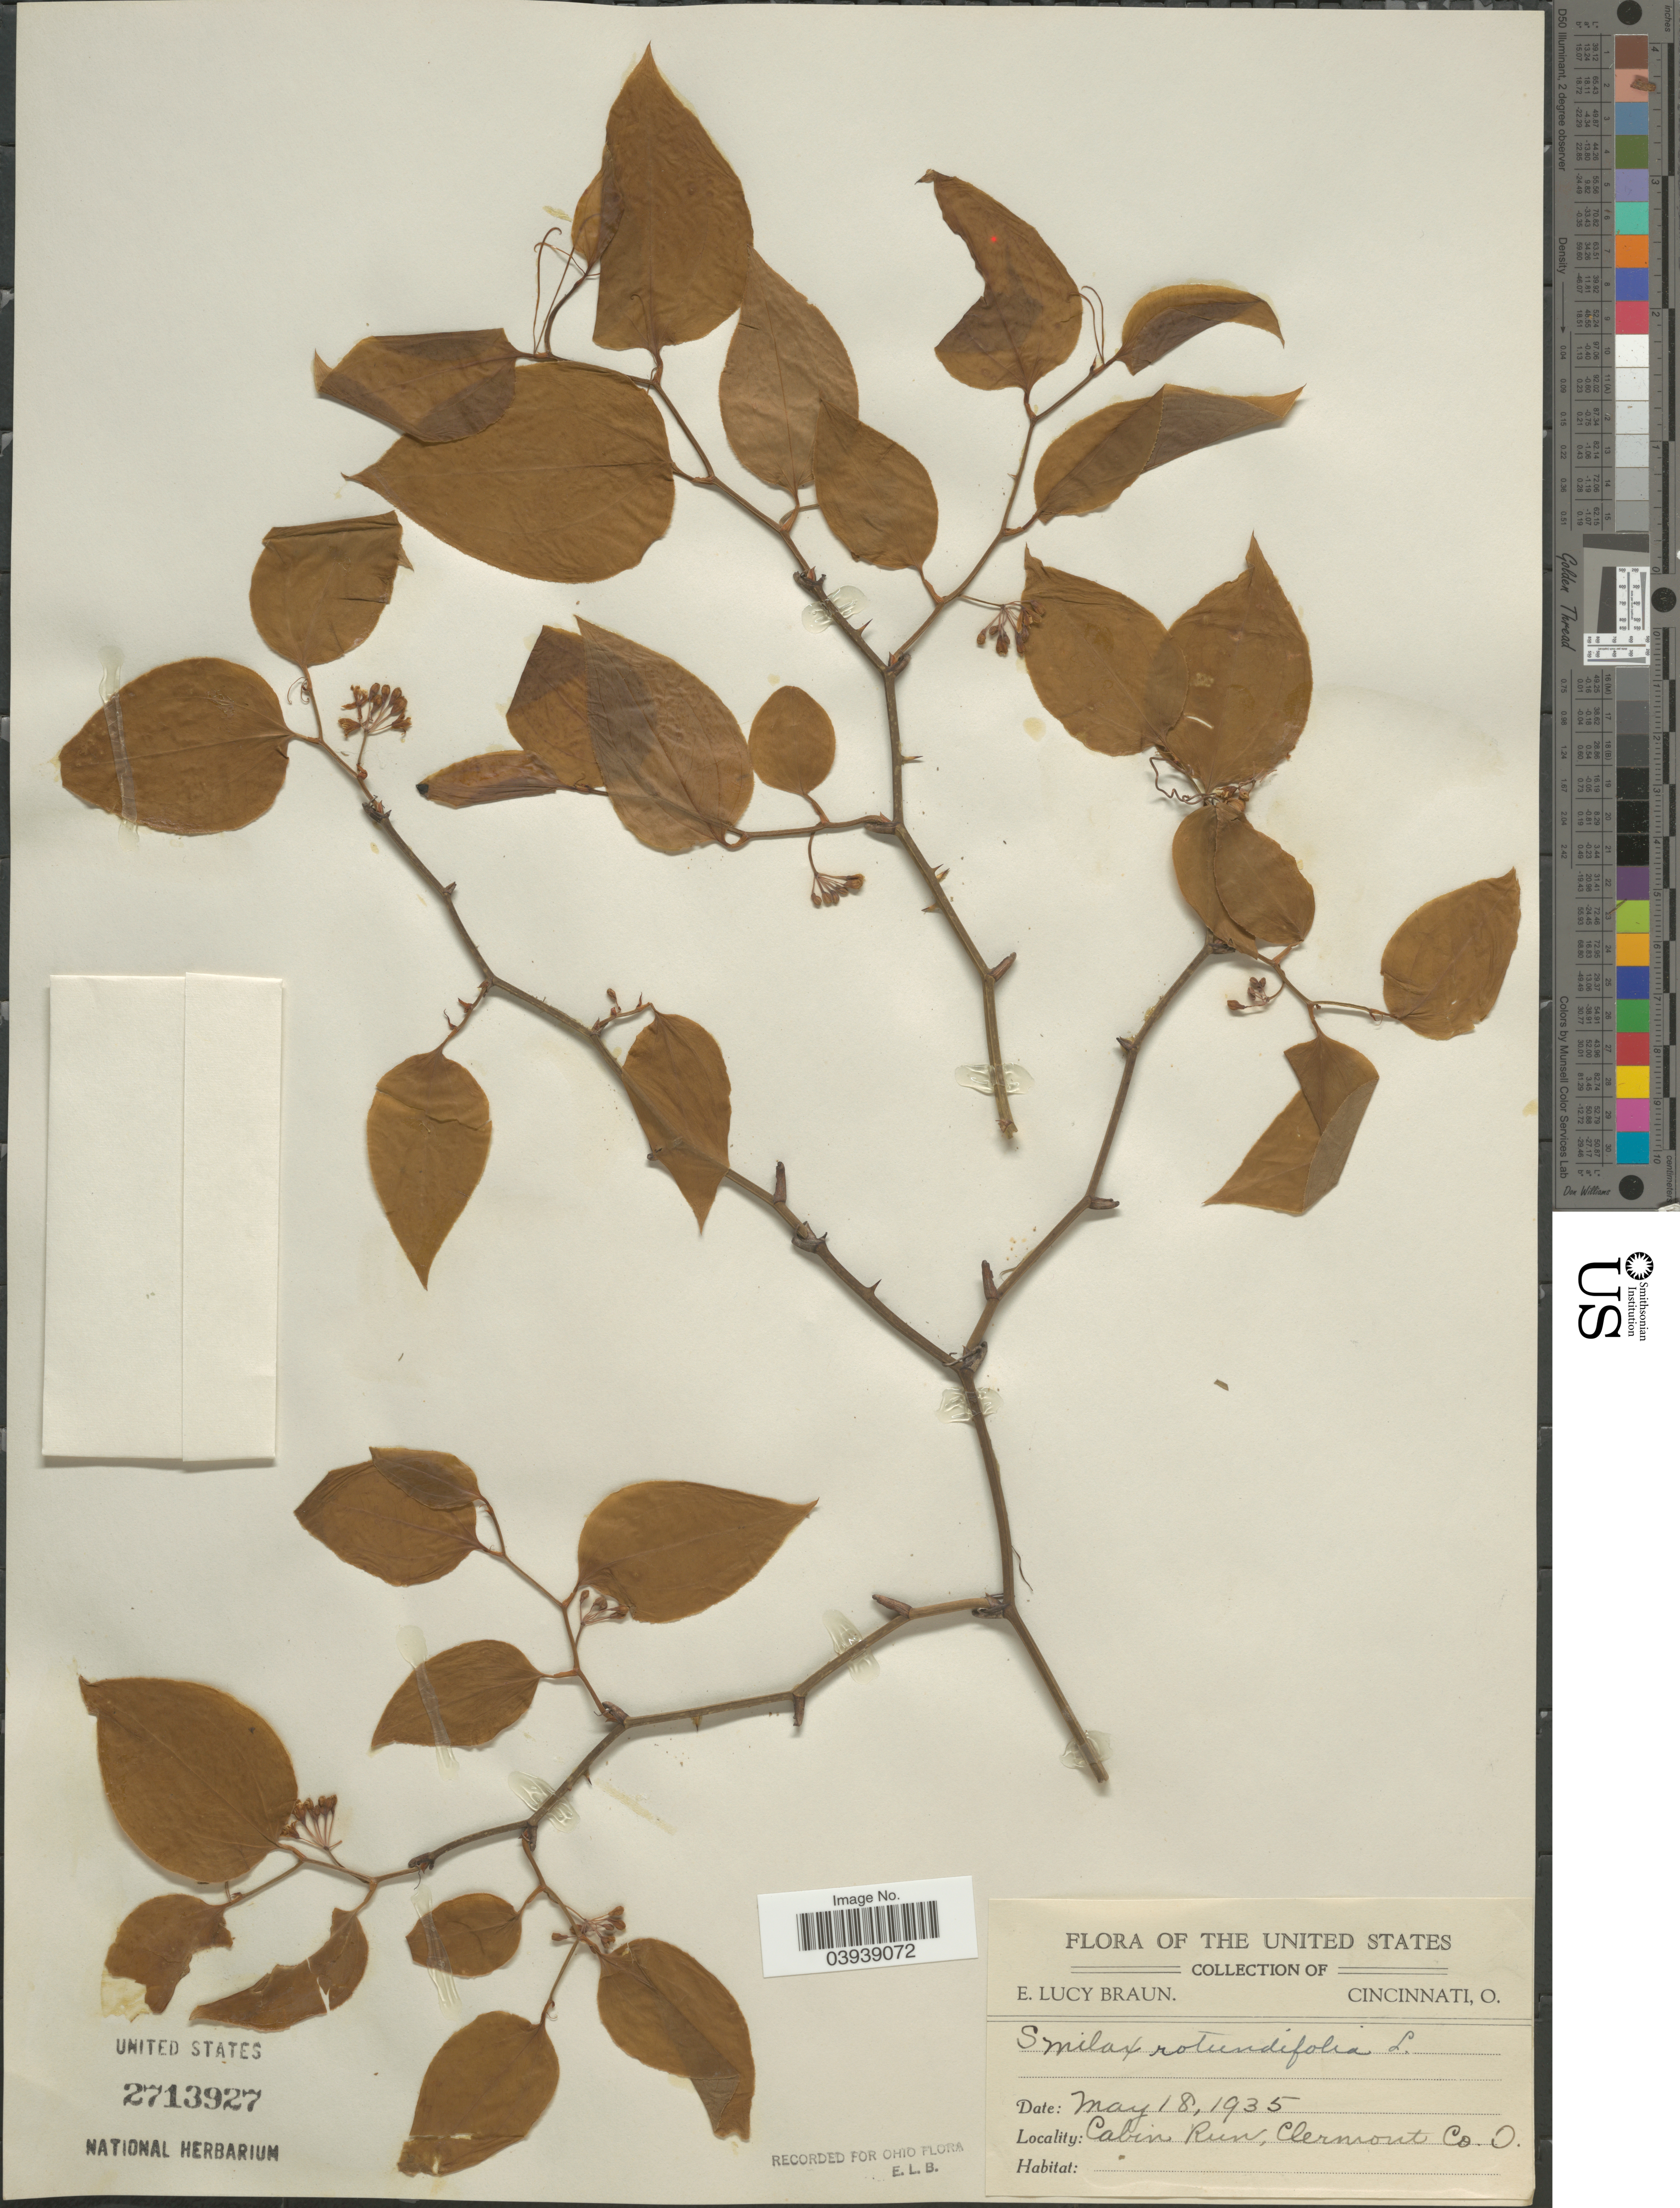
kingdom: Plantae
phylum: Tracheophyta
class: Liliopsida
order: Liliales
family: Smilacaceae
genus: Smilax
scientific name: Smilax rotundifolia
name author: L.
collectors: E. L. Braun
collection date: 1935-05-18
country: United States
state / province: Ohio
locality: Cabin Run, Clermout Co.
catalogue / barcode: US 2713927